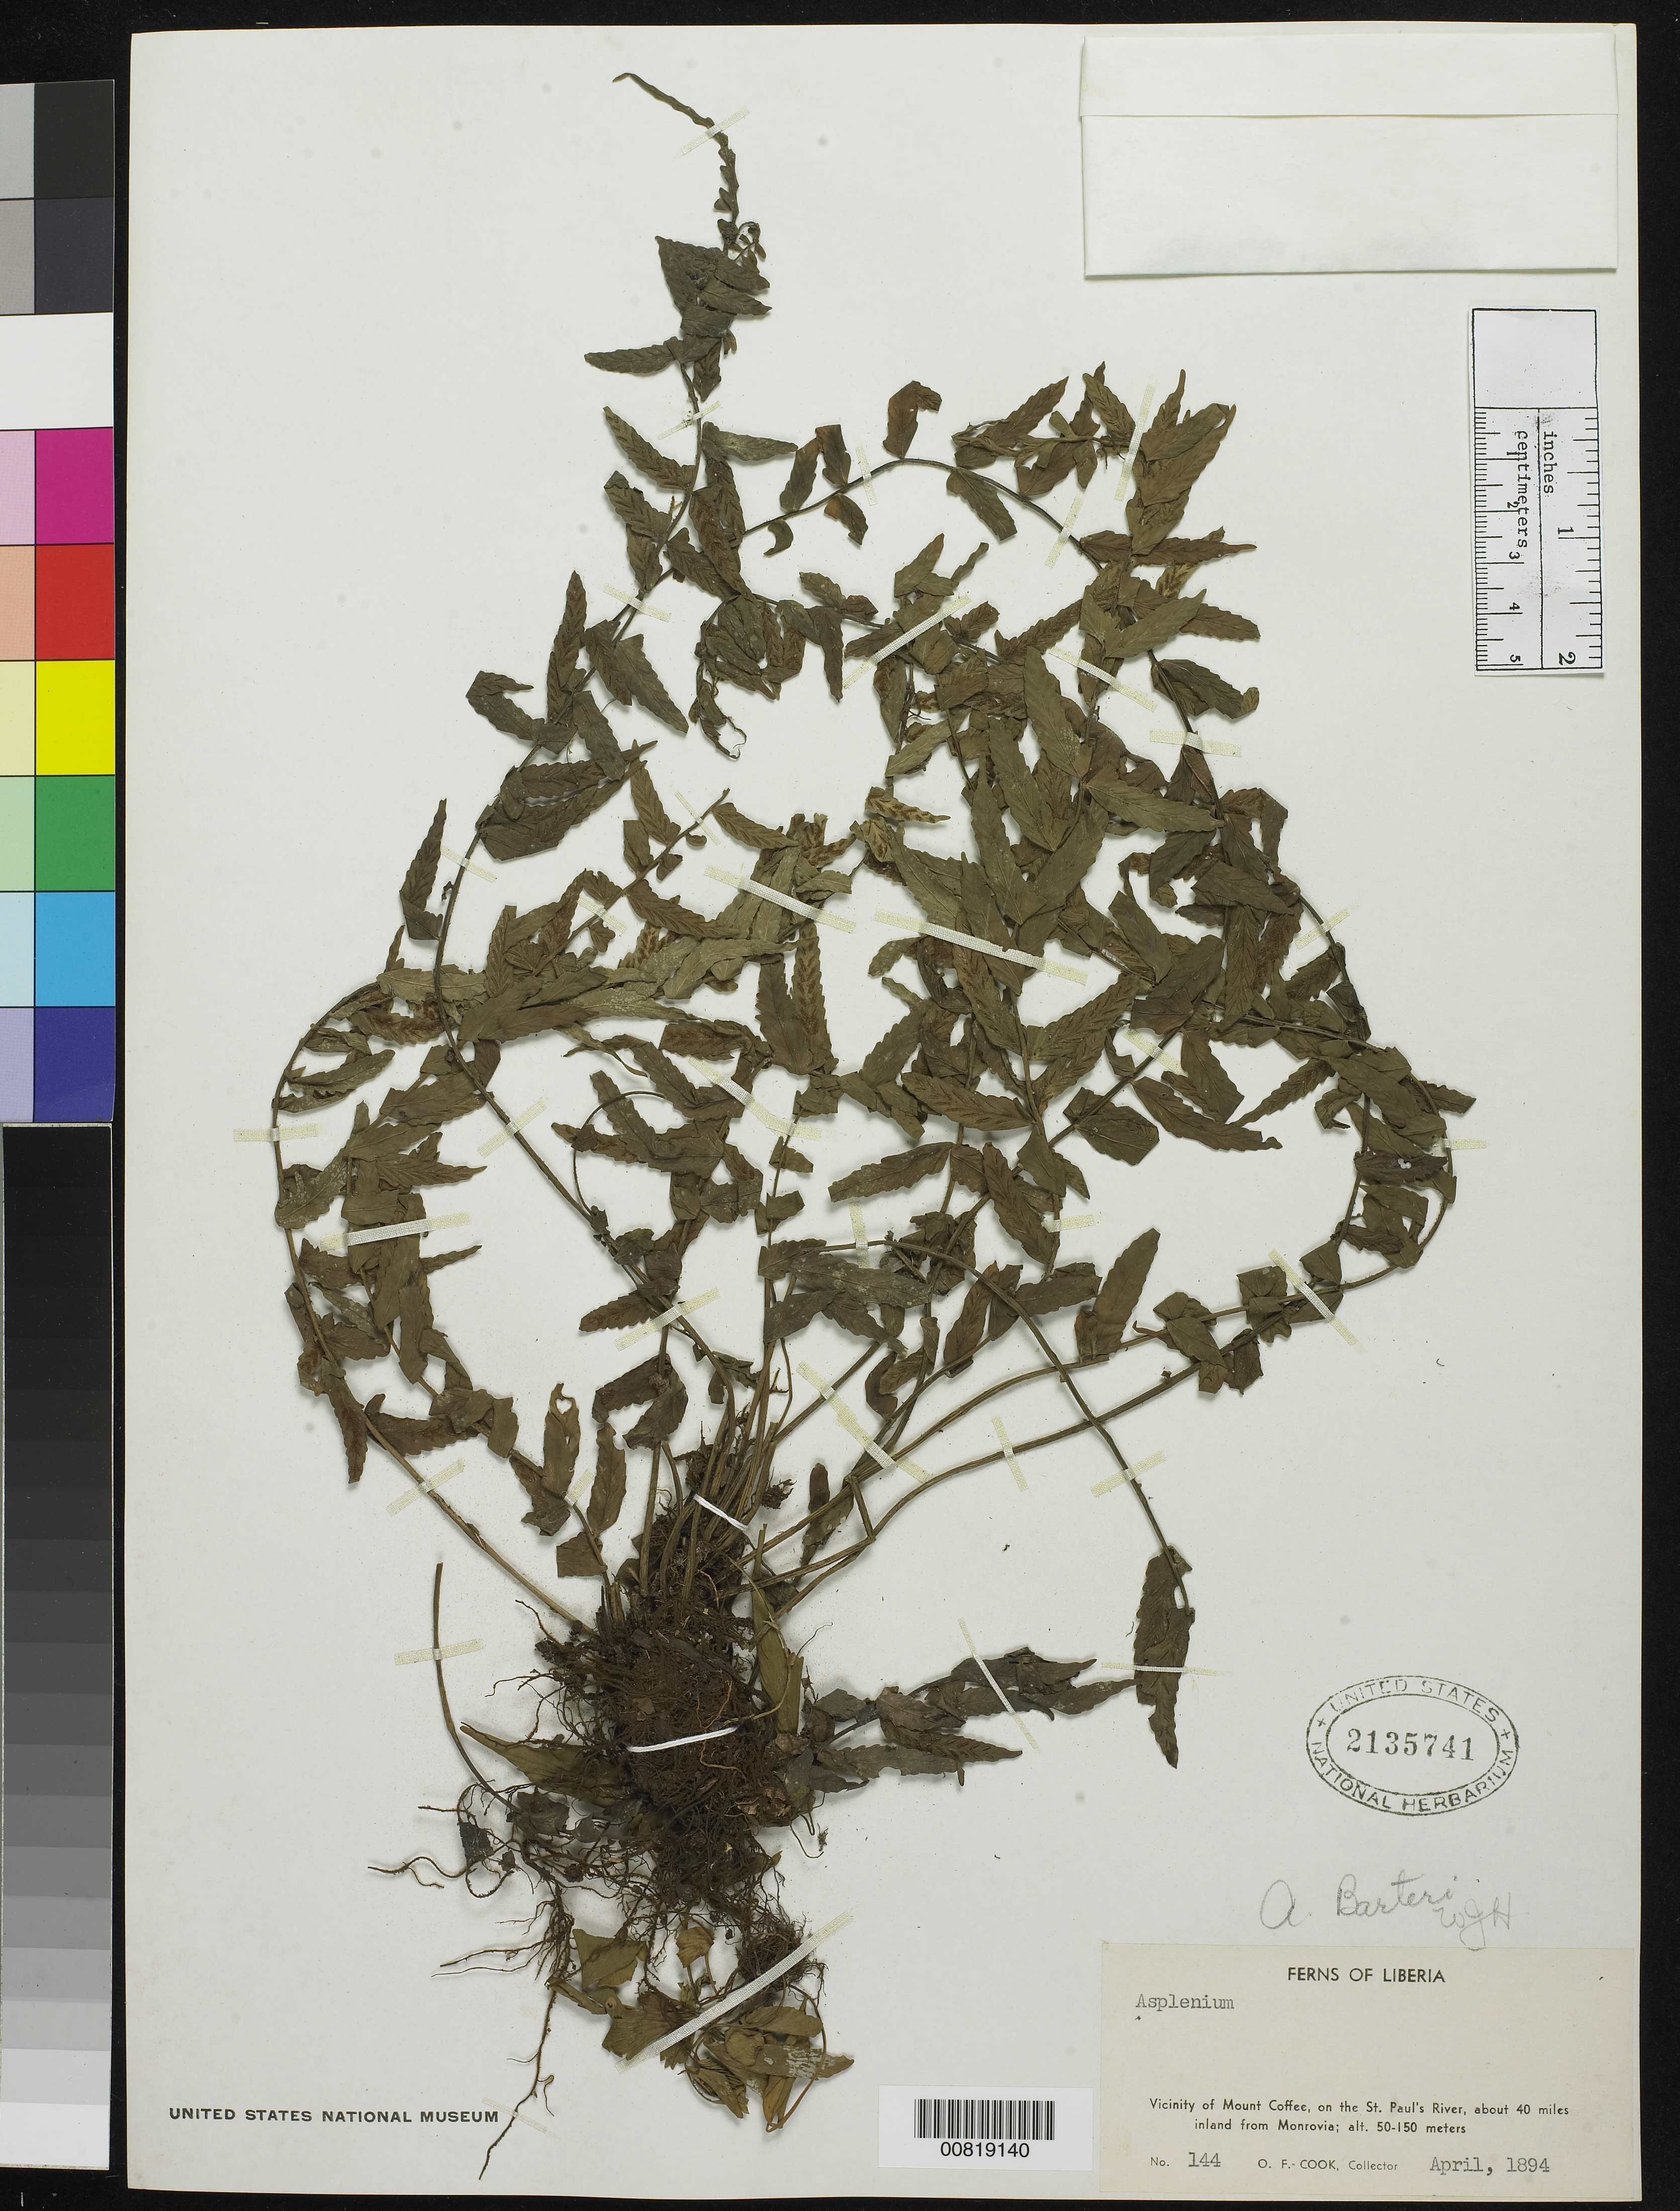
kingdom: Plantae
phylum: Tracheophyta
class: Polypodiopsida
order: Polypodiales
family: Aspleniaceae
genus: Asplenium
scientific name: Asplenium barteri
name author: Hook.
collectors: O. F. Cook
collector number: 144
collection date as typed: Apr 1894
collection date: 1894-04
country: Liberia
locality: Vicinity of Mount Coffee, on the St. Paul's River, about 40 miles inland from Monrovia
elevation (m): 50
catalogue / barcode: US 2135741